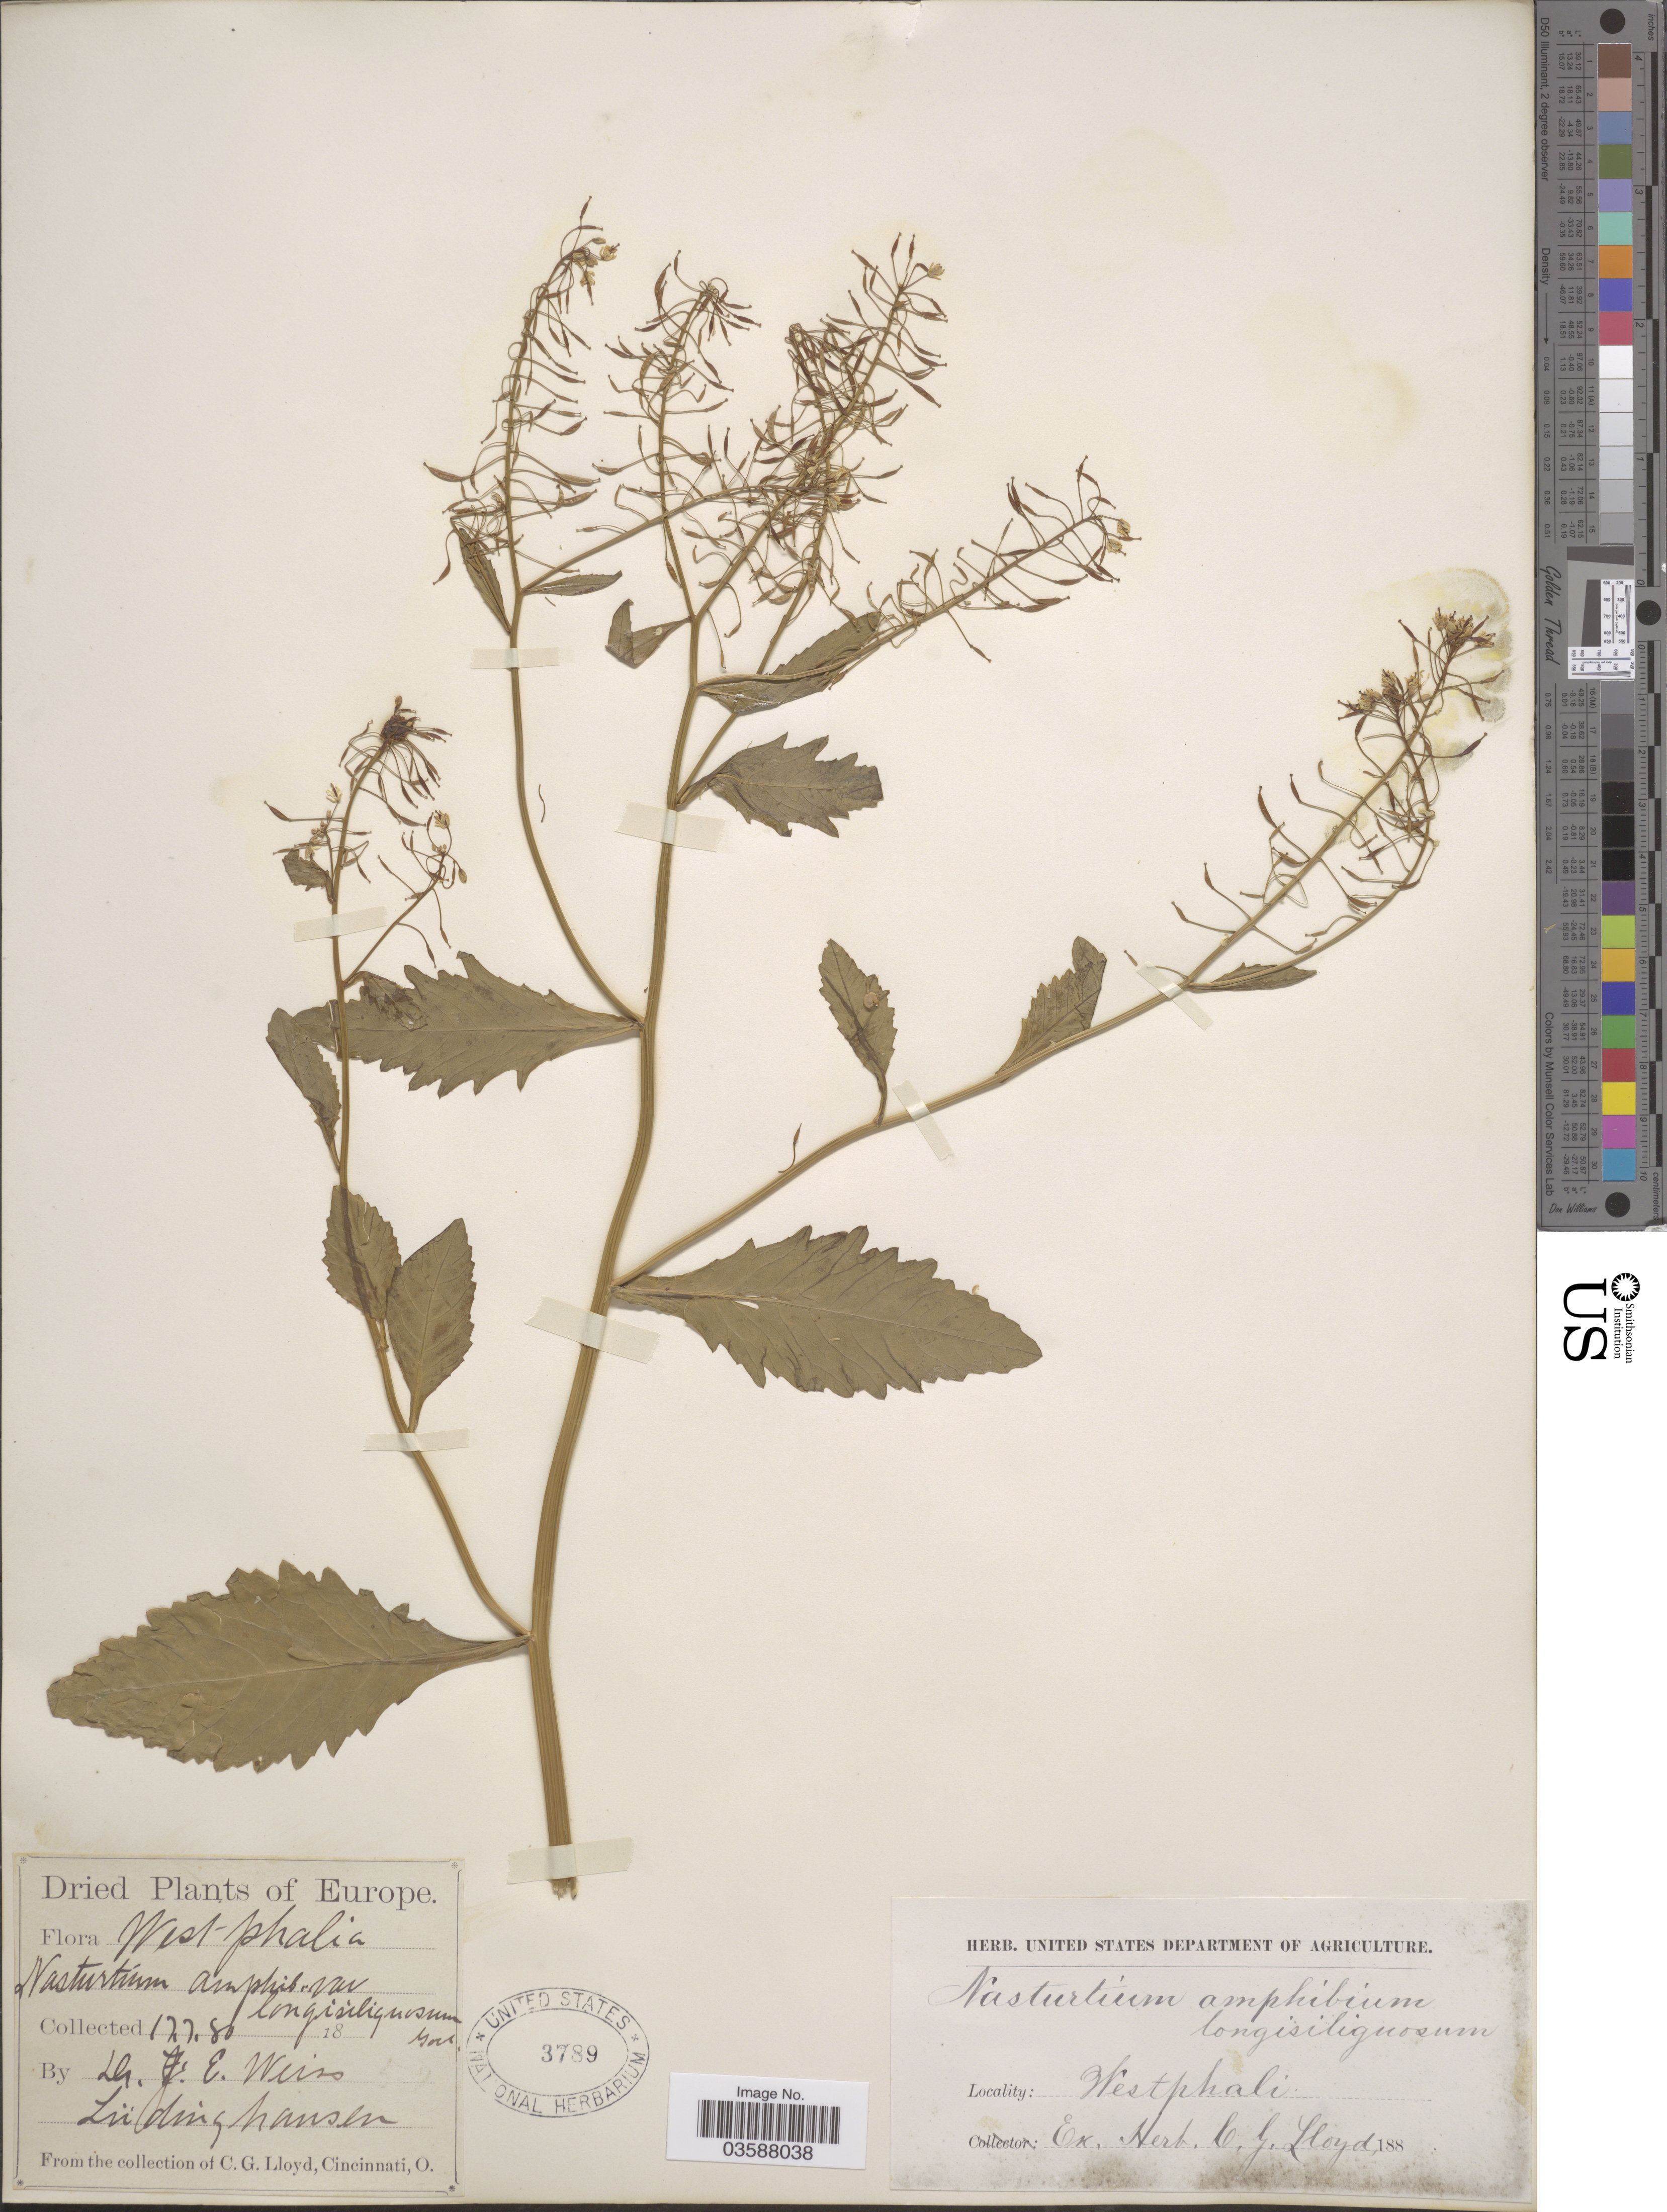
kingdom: Plantae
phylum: Tracheophyta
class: Magnoliopsida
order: Brassicales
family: Brassicaceae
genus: Rorippa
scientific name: Rorippa amphibia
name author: (L.) Besser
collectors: E. Weiss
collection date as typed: Transcribed d/m/y: 17/7/80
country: Germany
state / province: Nordrhein-Westfalen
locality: Westphalia. Lüdinghausen.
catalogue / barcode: US 3789